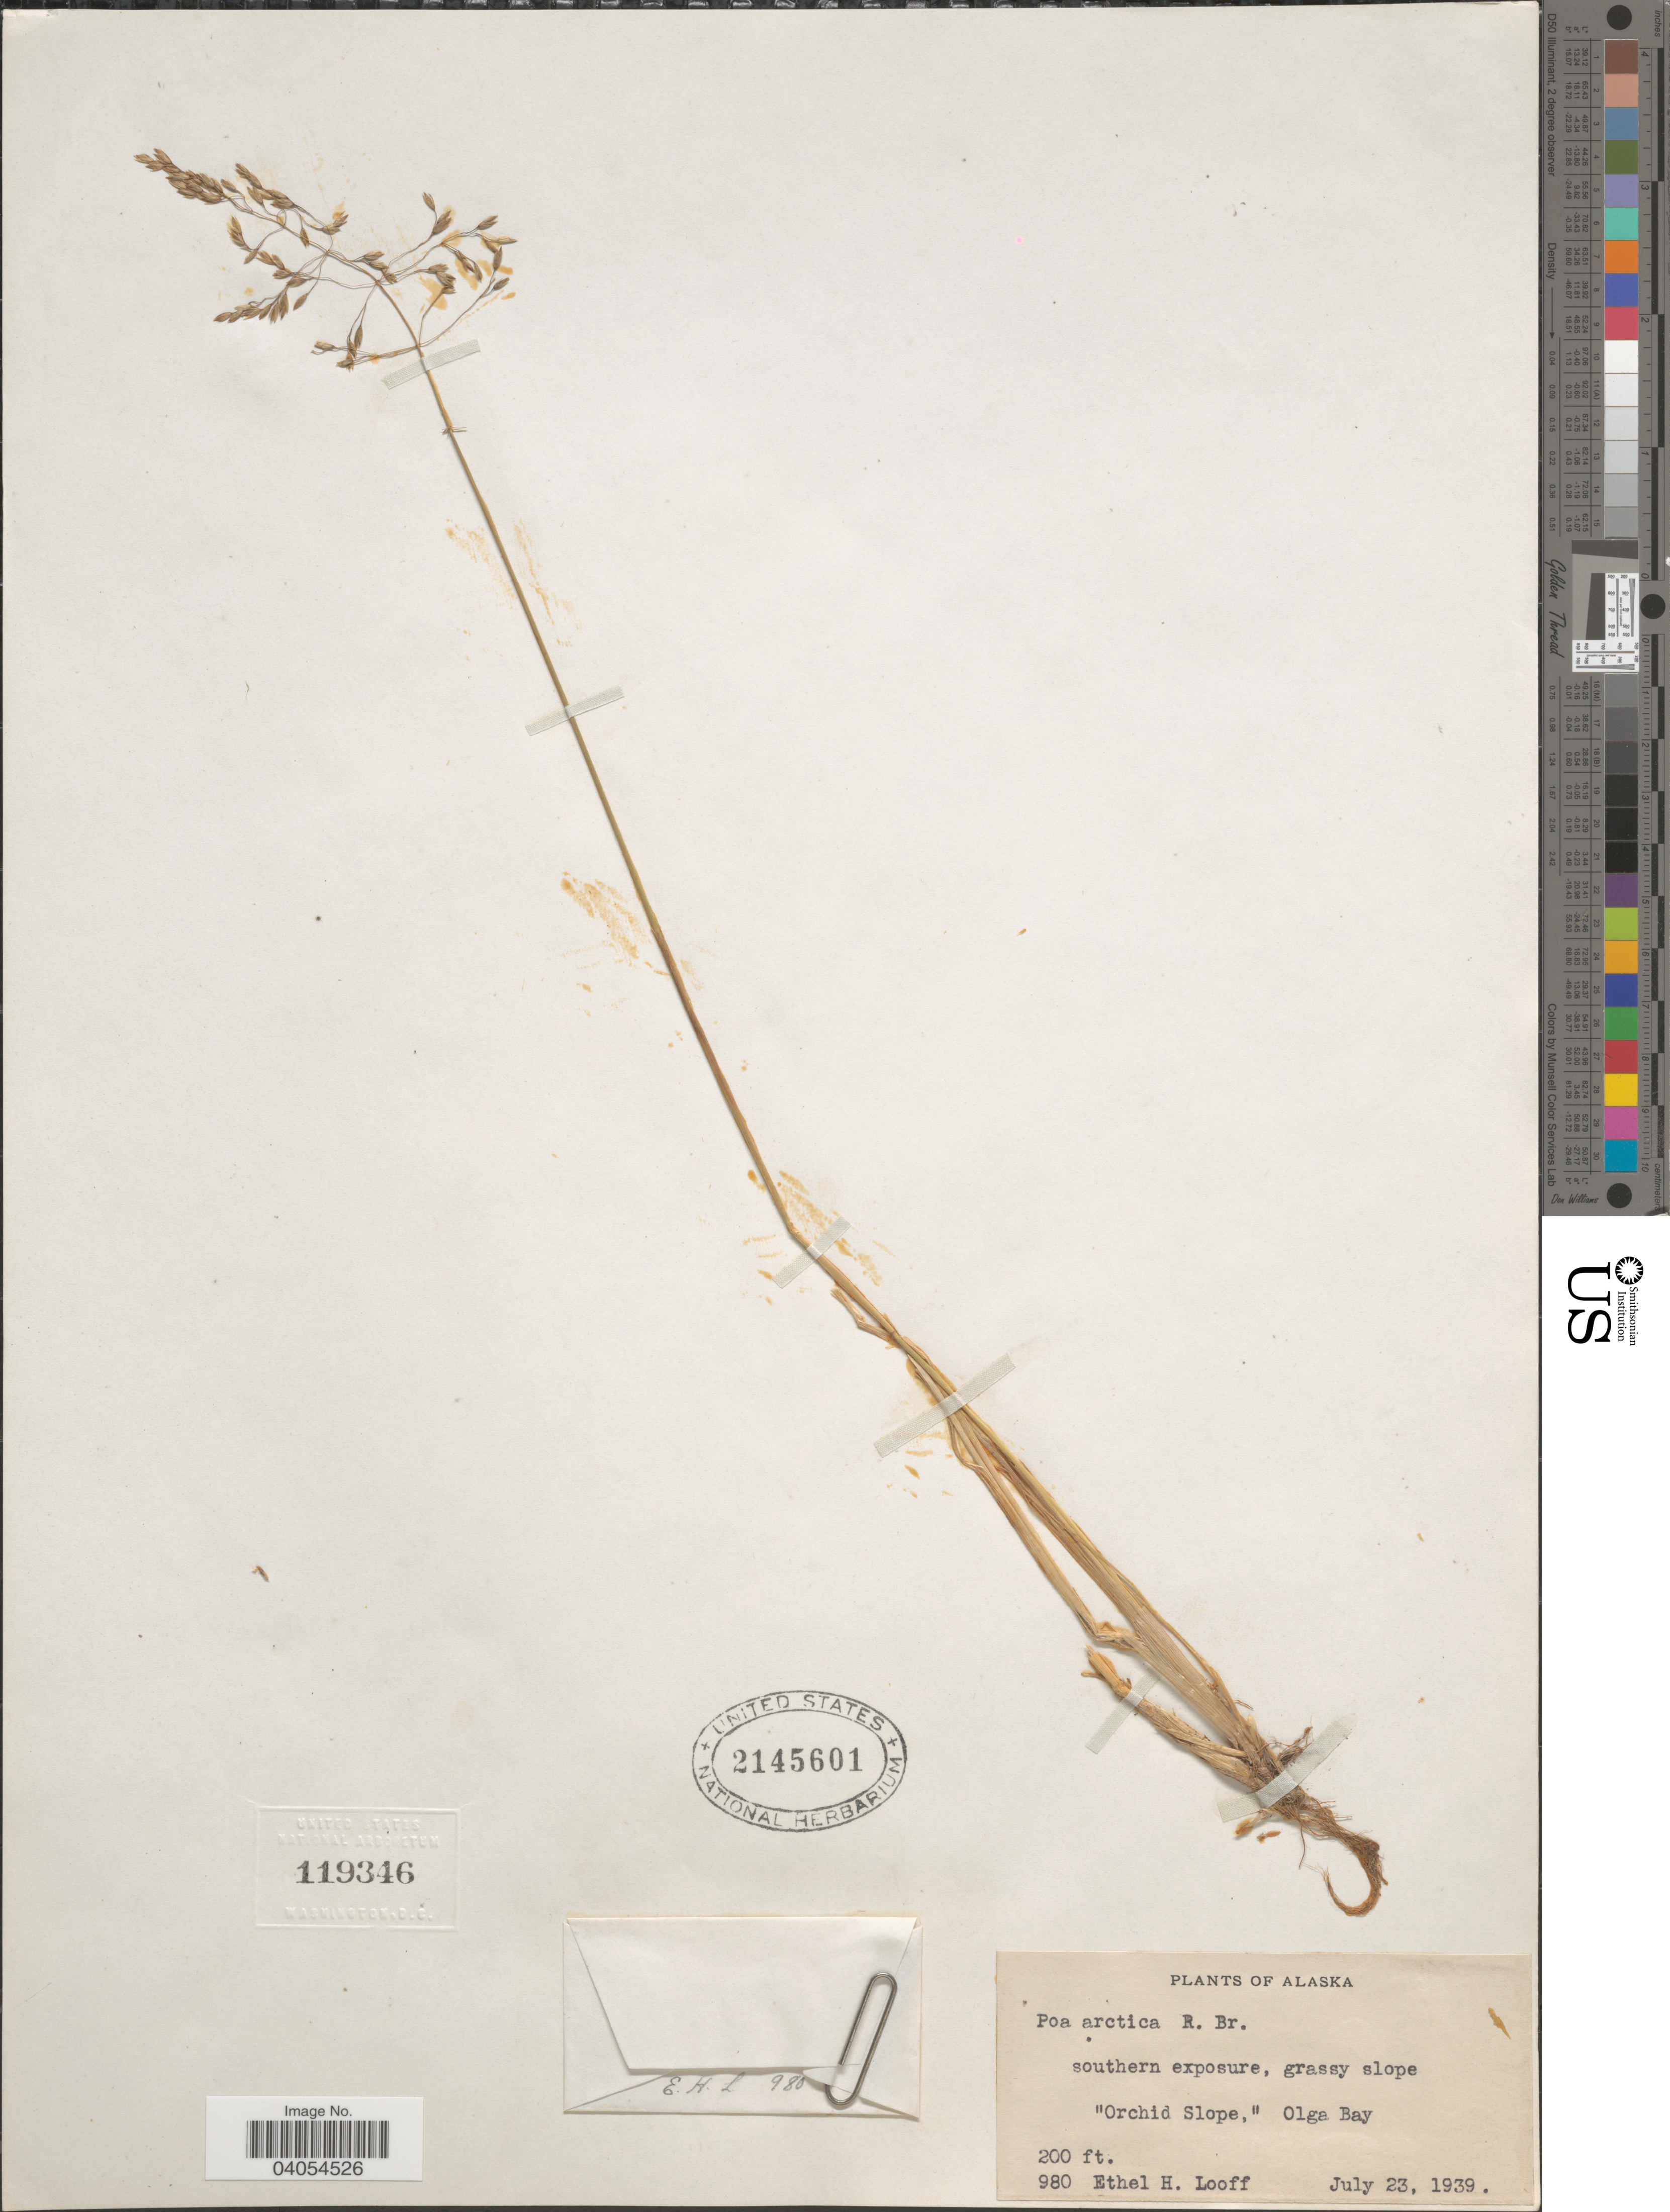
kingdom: Plantae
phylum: Tracheophyta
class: Liliopsida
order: Poales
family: Poaceae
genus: Poa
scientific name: Poa arctica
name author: R. Br.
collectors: E. Looff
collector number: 980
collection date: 1939-07-23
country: United States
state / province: Alaska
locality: Southern exposure, grassy slope. "Orchid Slope, " Olga Bay.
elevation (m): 61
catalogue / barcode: US 2145601